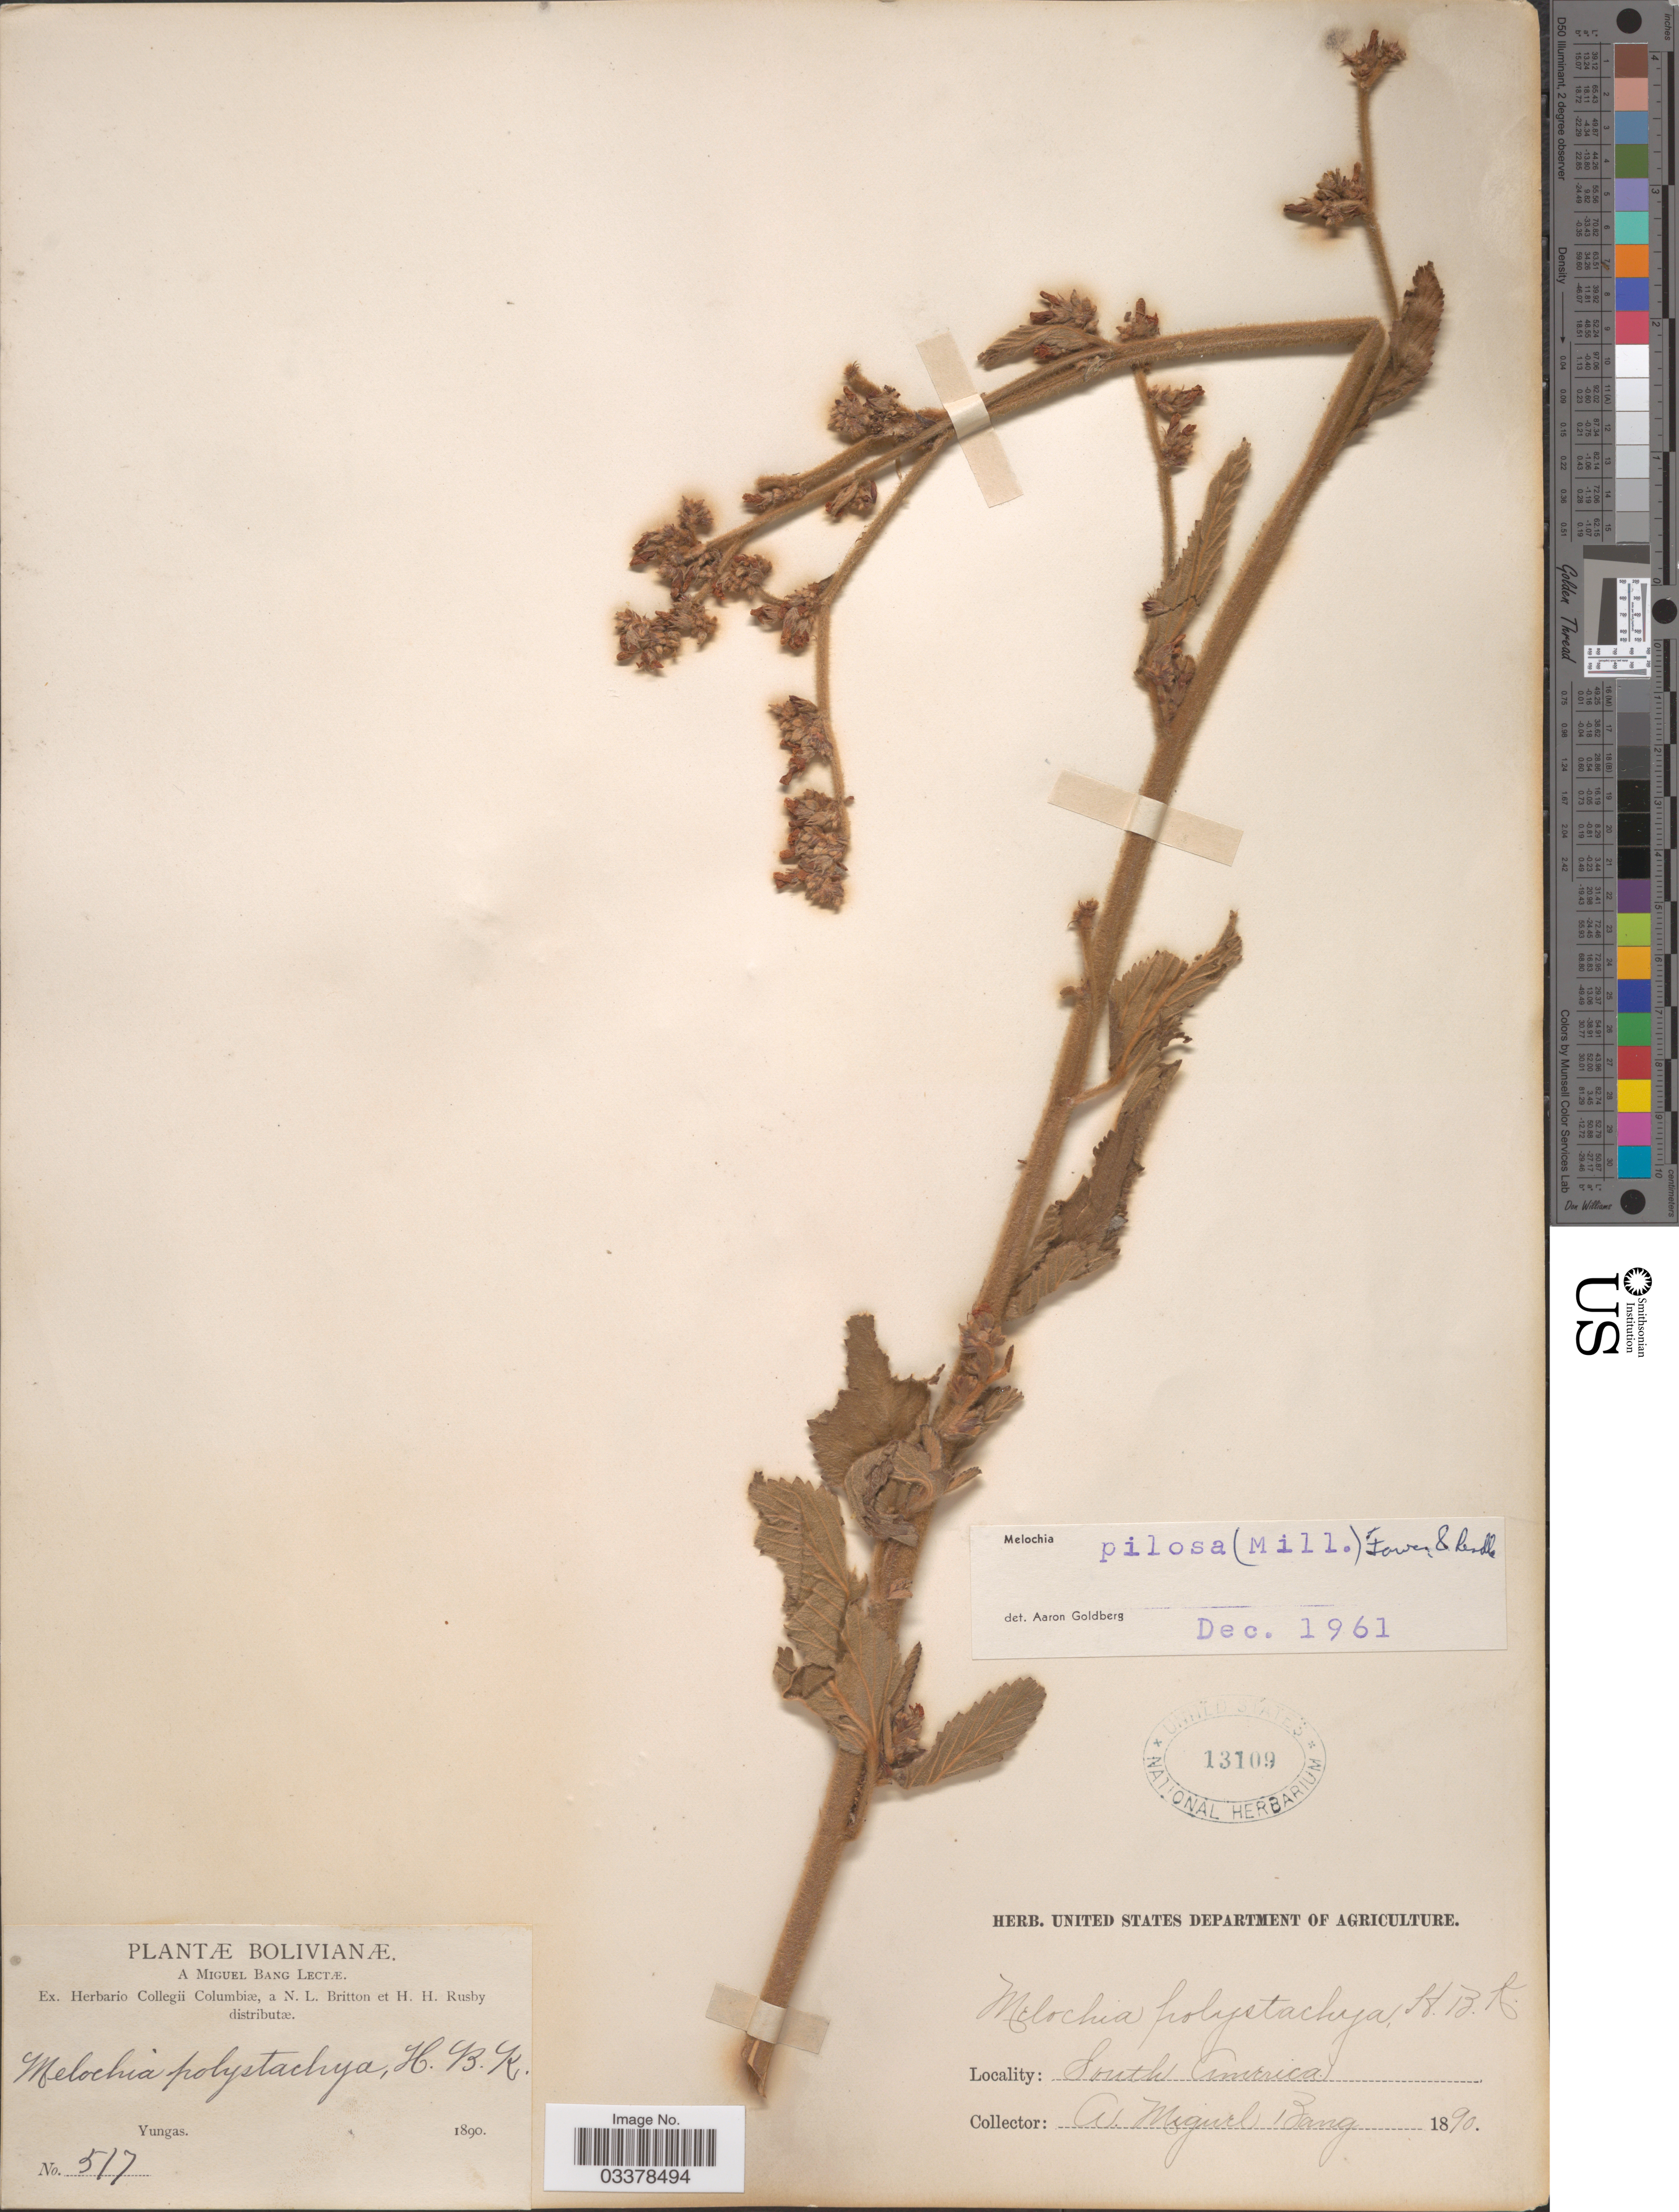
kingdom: Plantae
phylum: Tracheophyta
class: Magnoliopsida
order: Malvales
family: Malvaceae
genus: Melochia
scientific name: Melochia pilosa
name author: (Mill.) Fawc. & Rendle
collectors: M. Bang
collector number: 517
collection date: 1890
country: Bolivia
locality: Yungas.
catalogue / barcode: US 13109